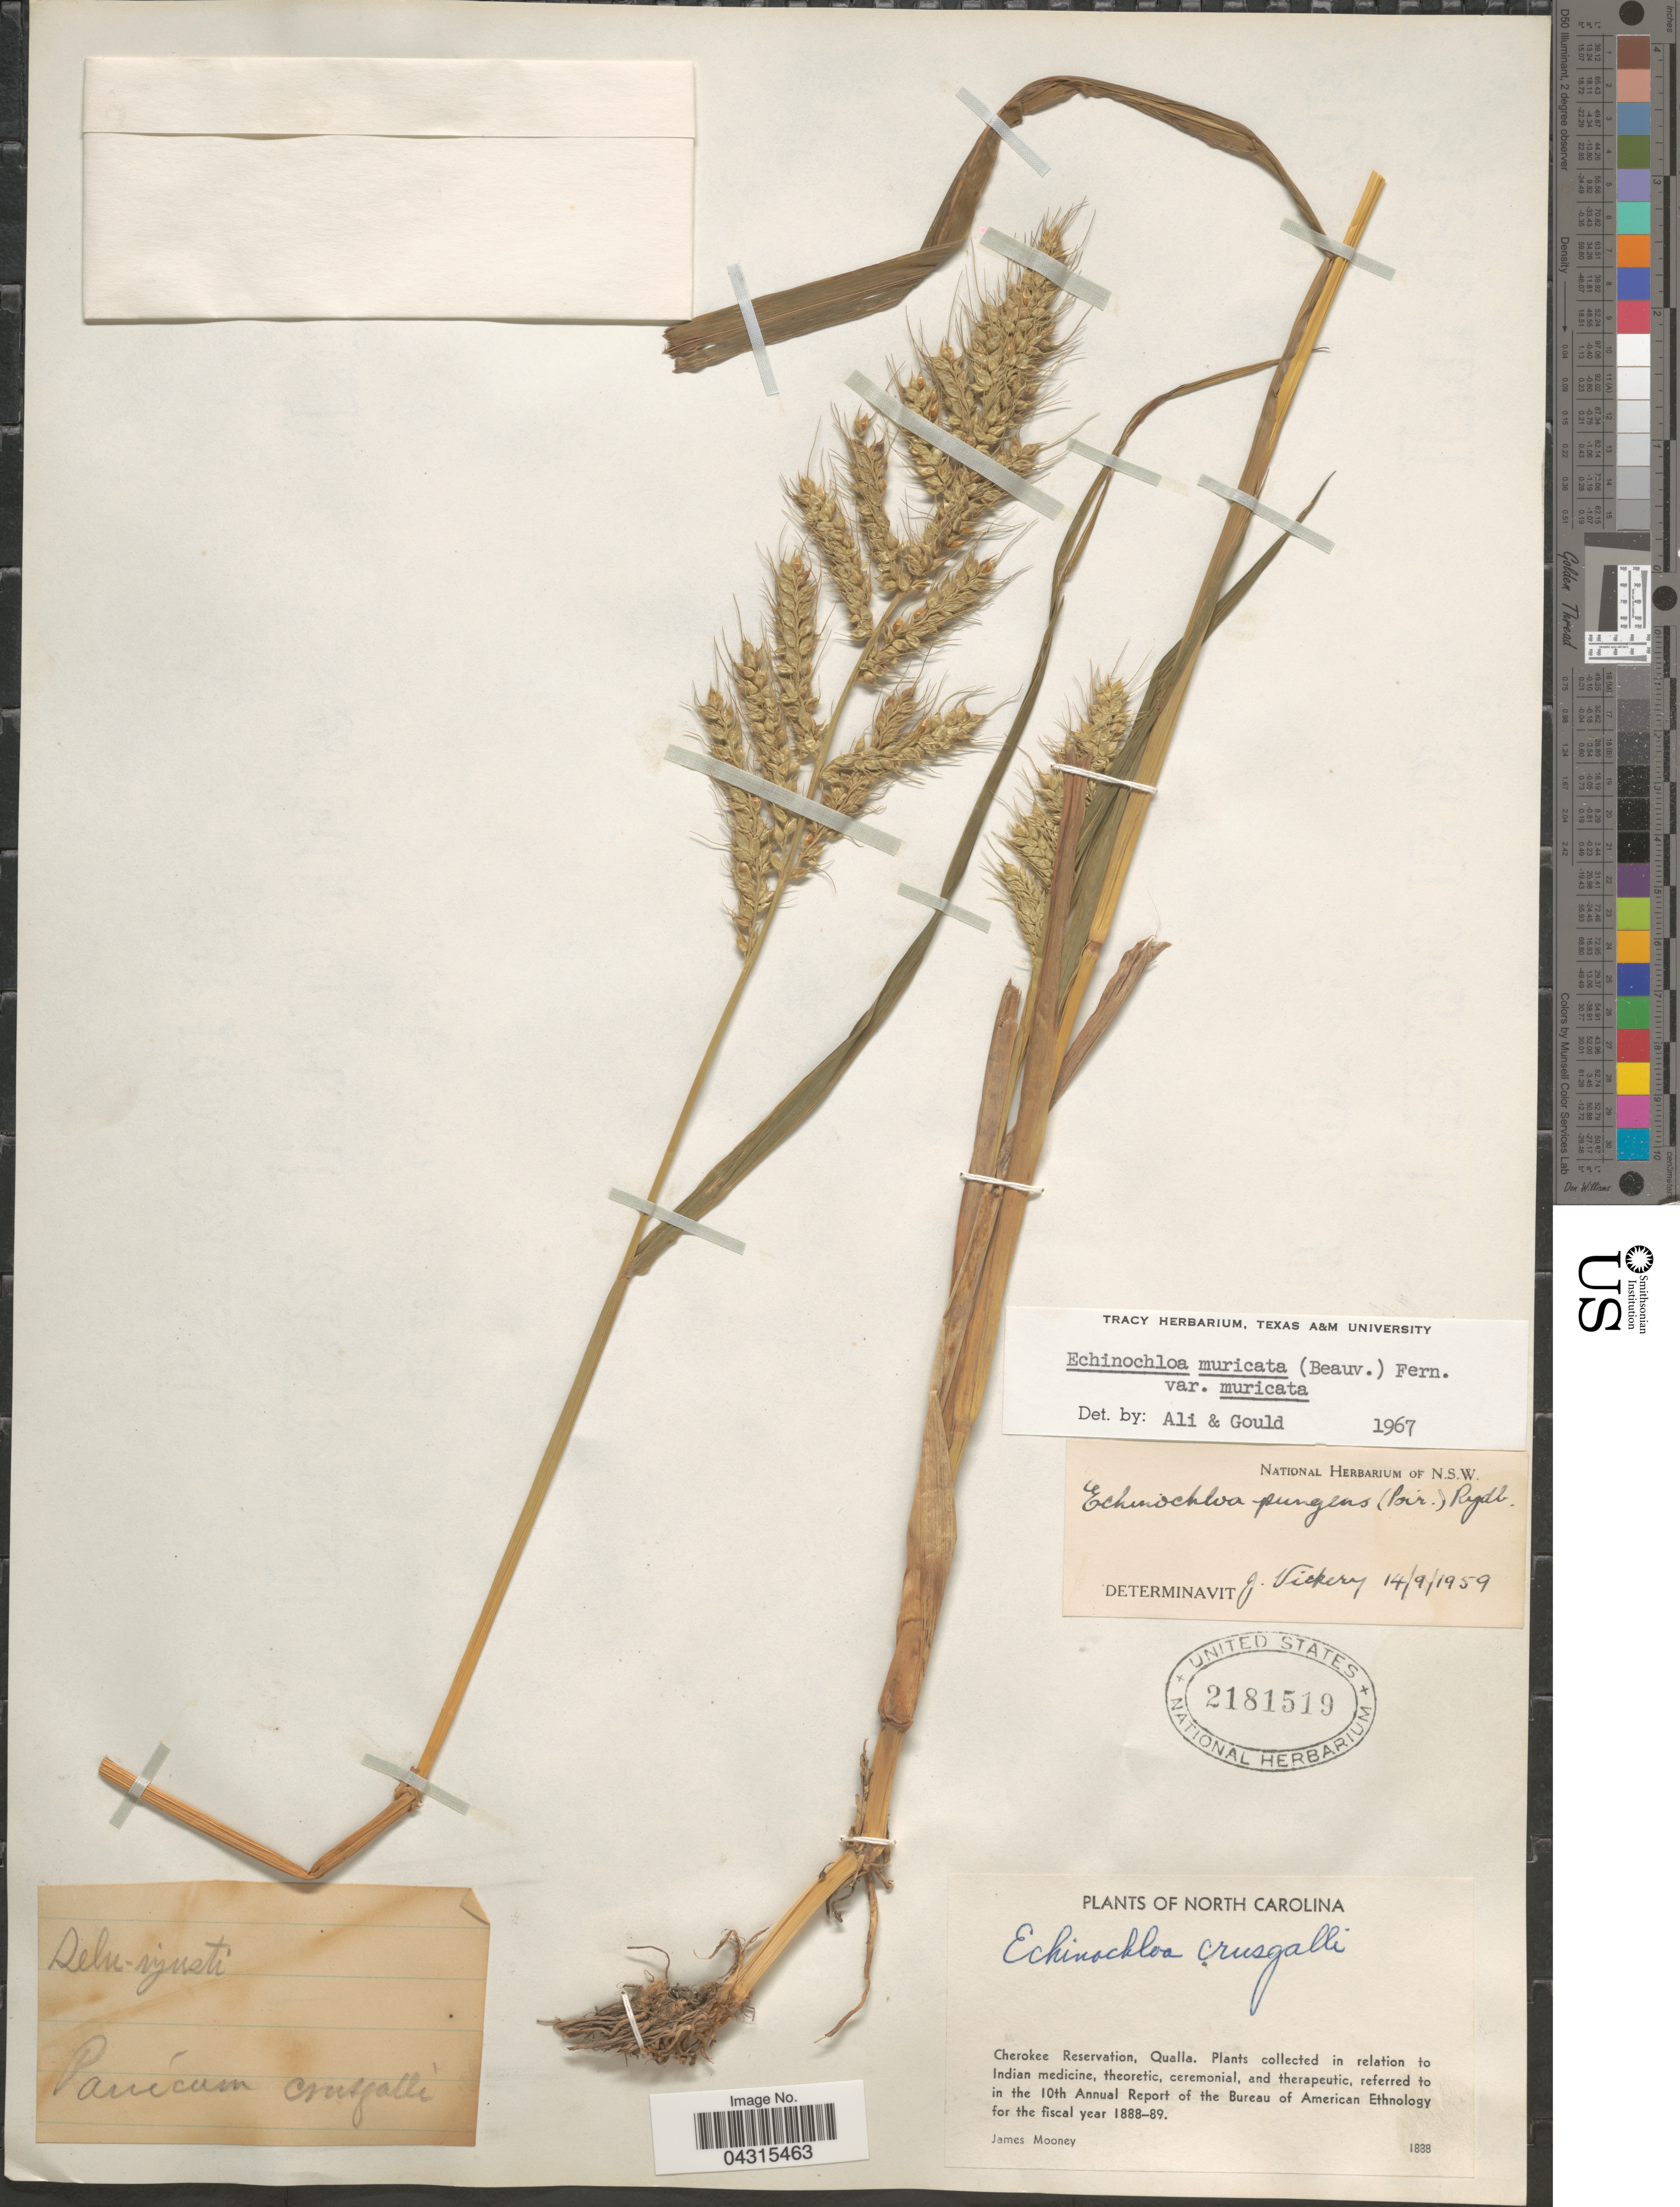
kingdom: Plantae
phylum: Tracheophyta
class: Liliopsida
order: Poales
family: Poaceae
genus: Echinochloa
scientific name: Echinochloa muricata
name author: (P. Beauv.) Fernald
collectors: J. Mooney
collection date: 1888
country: United States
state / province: North Carolina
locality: Cherokee Reservation, Qualla.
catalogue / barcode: US 2181519